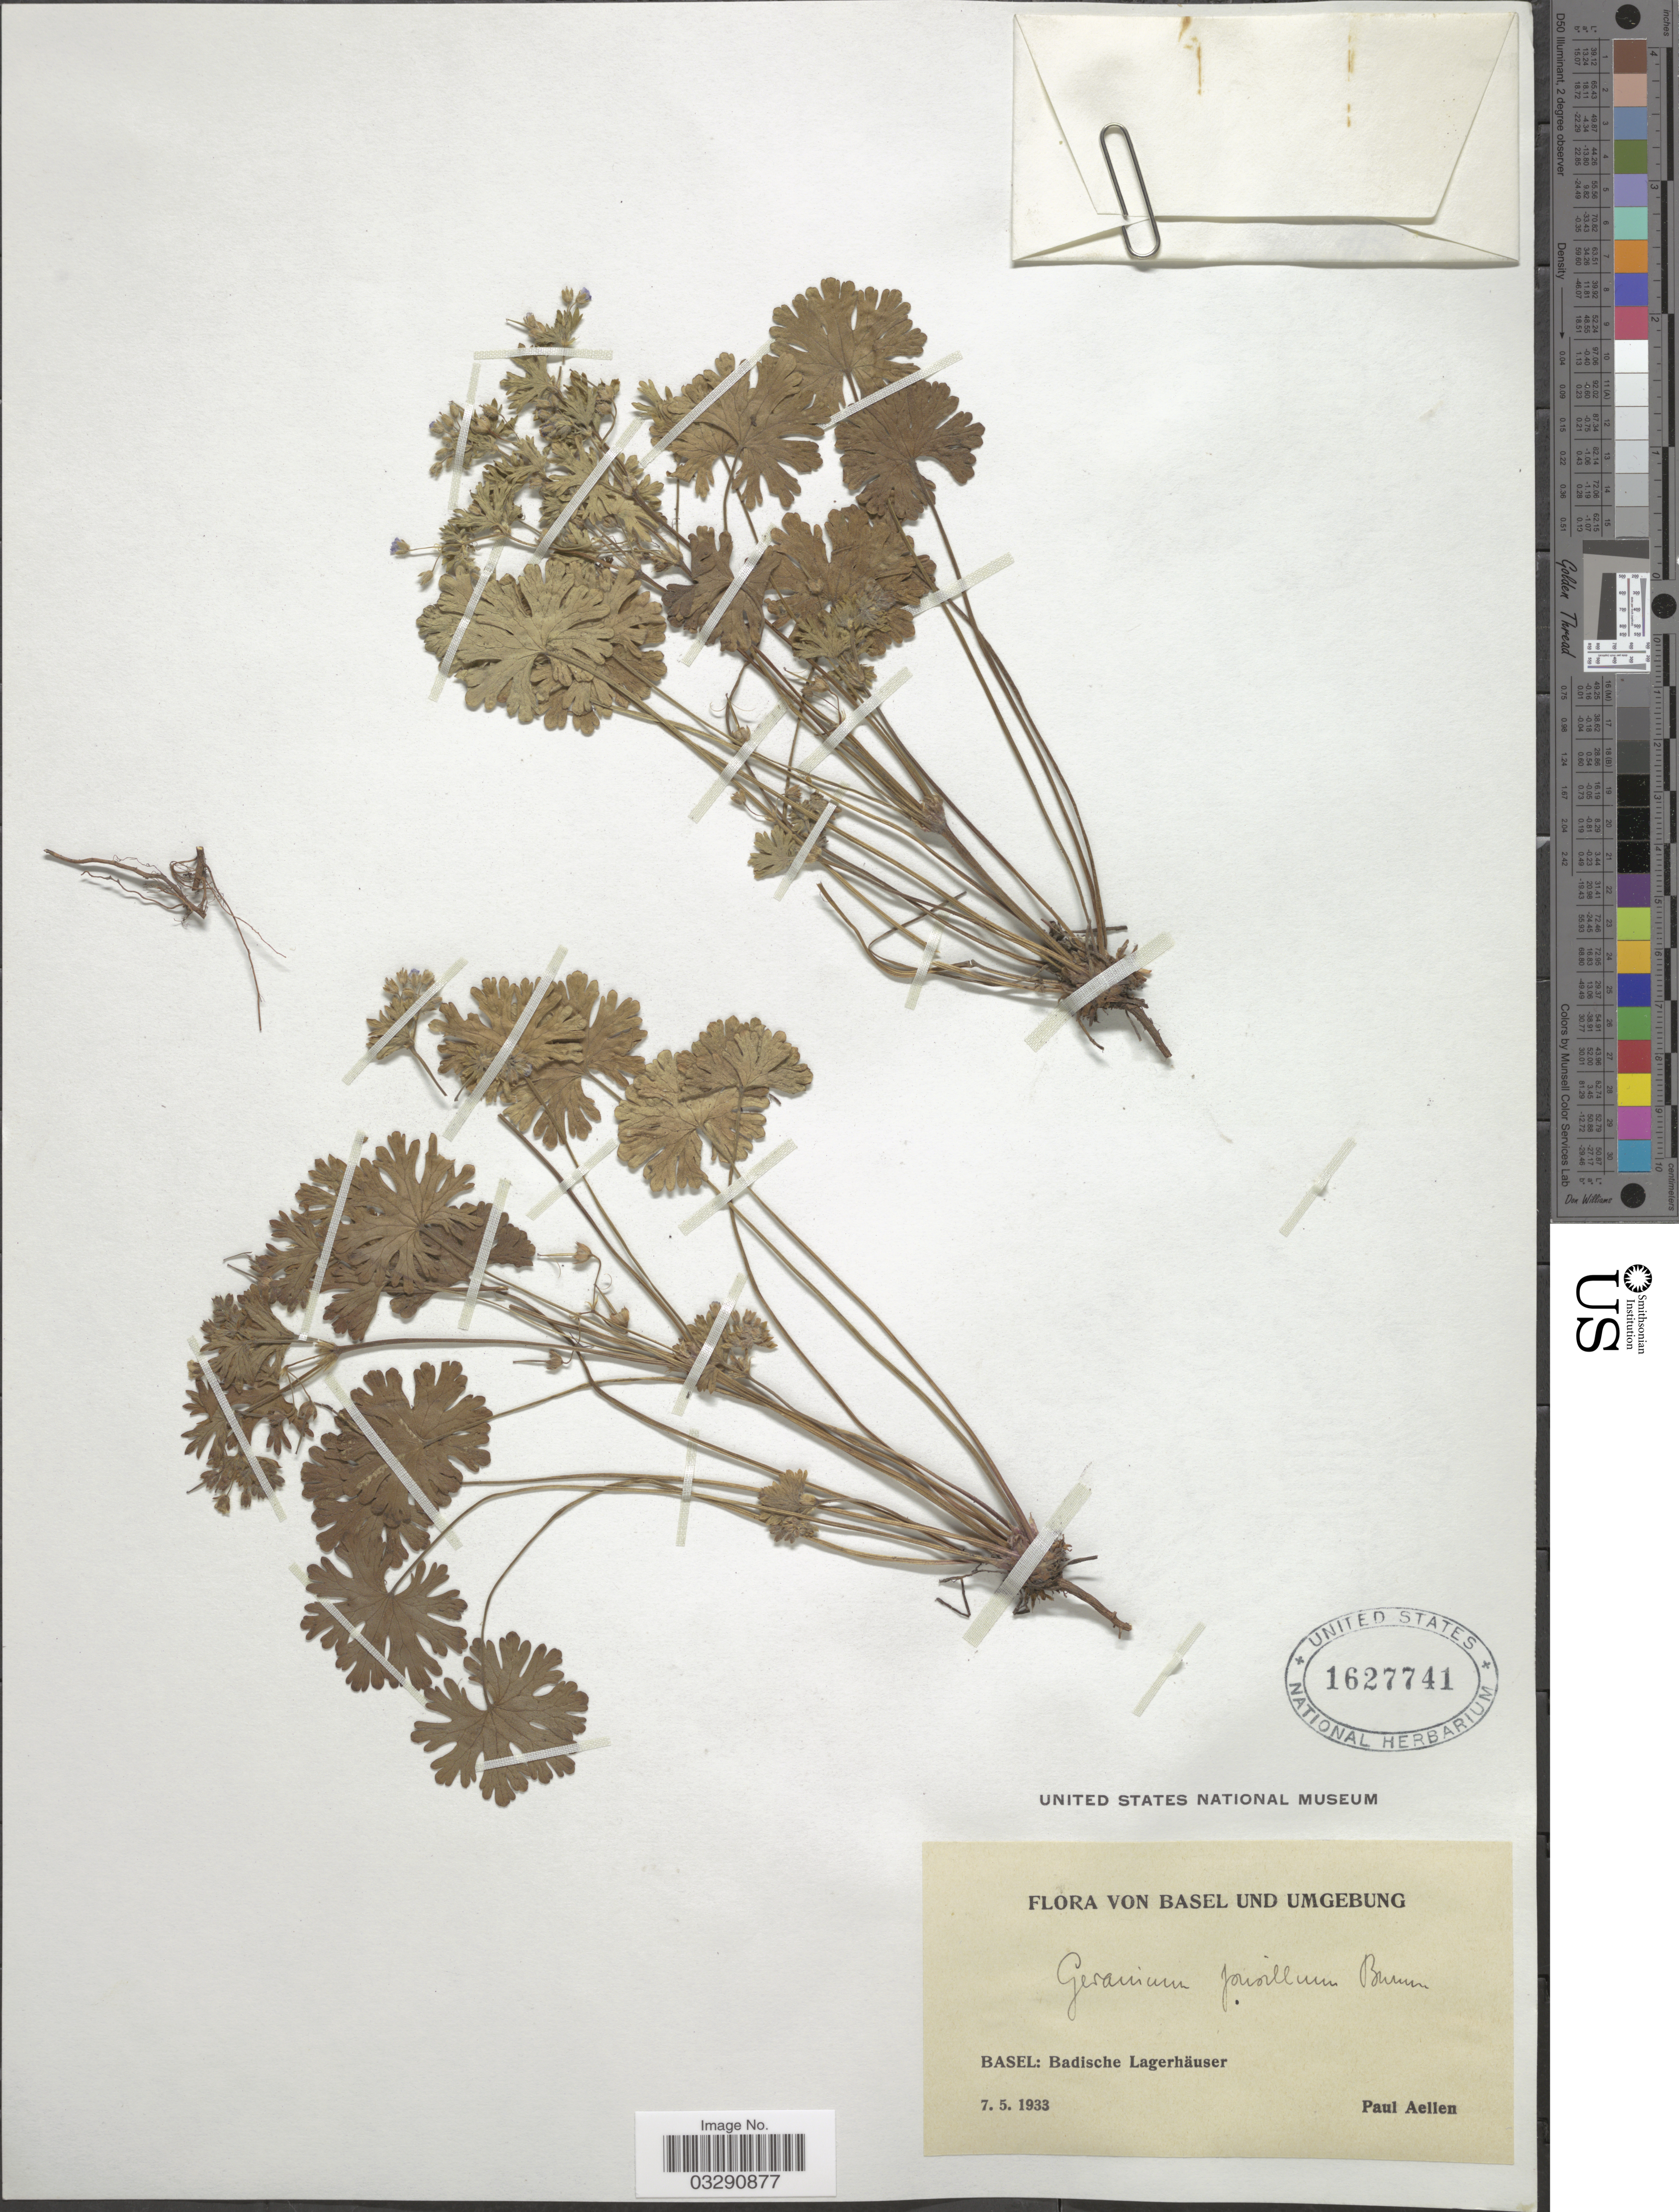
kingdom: Plantae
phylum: Tracheophyta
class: Magnoliopsida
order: Geraniales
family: Geraniaceae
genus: Geranium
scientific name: Geranium pusillum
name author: L.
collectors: P. Aellen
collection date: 1933-05-07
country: Switzerland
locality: Von Basel und Umgebung, Basel: Badische Lagerhäuser.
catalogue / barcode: US 1627741